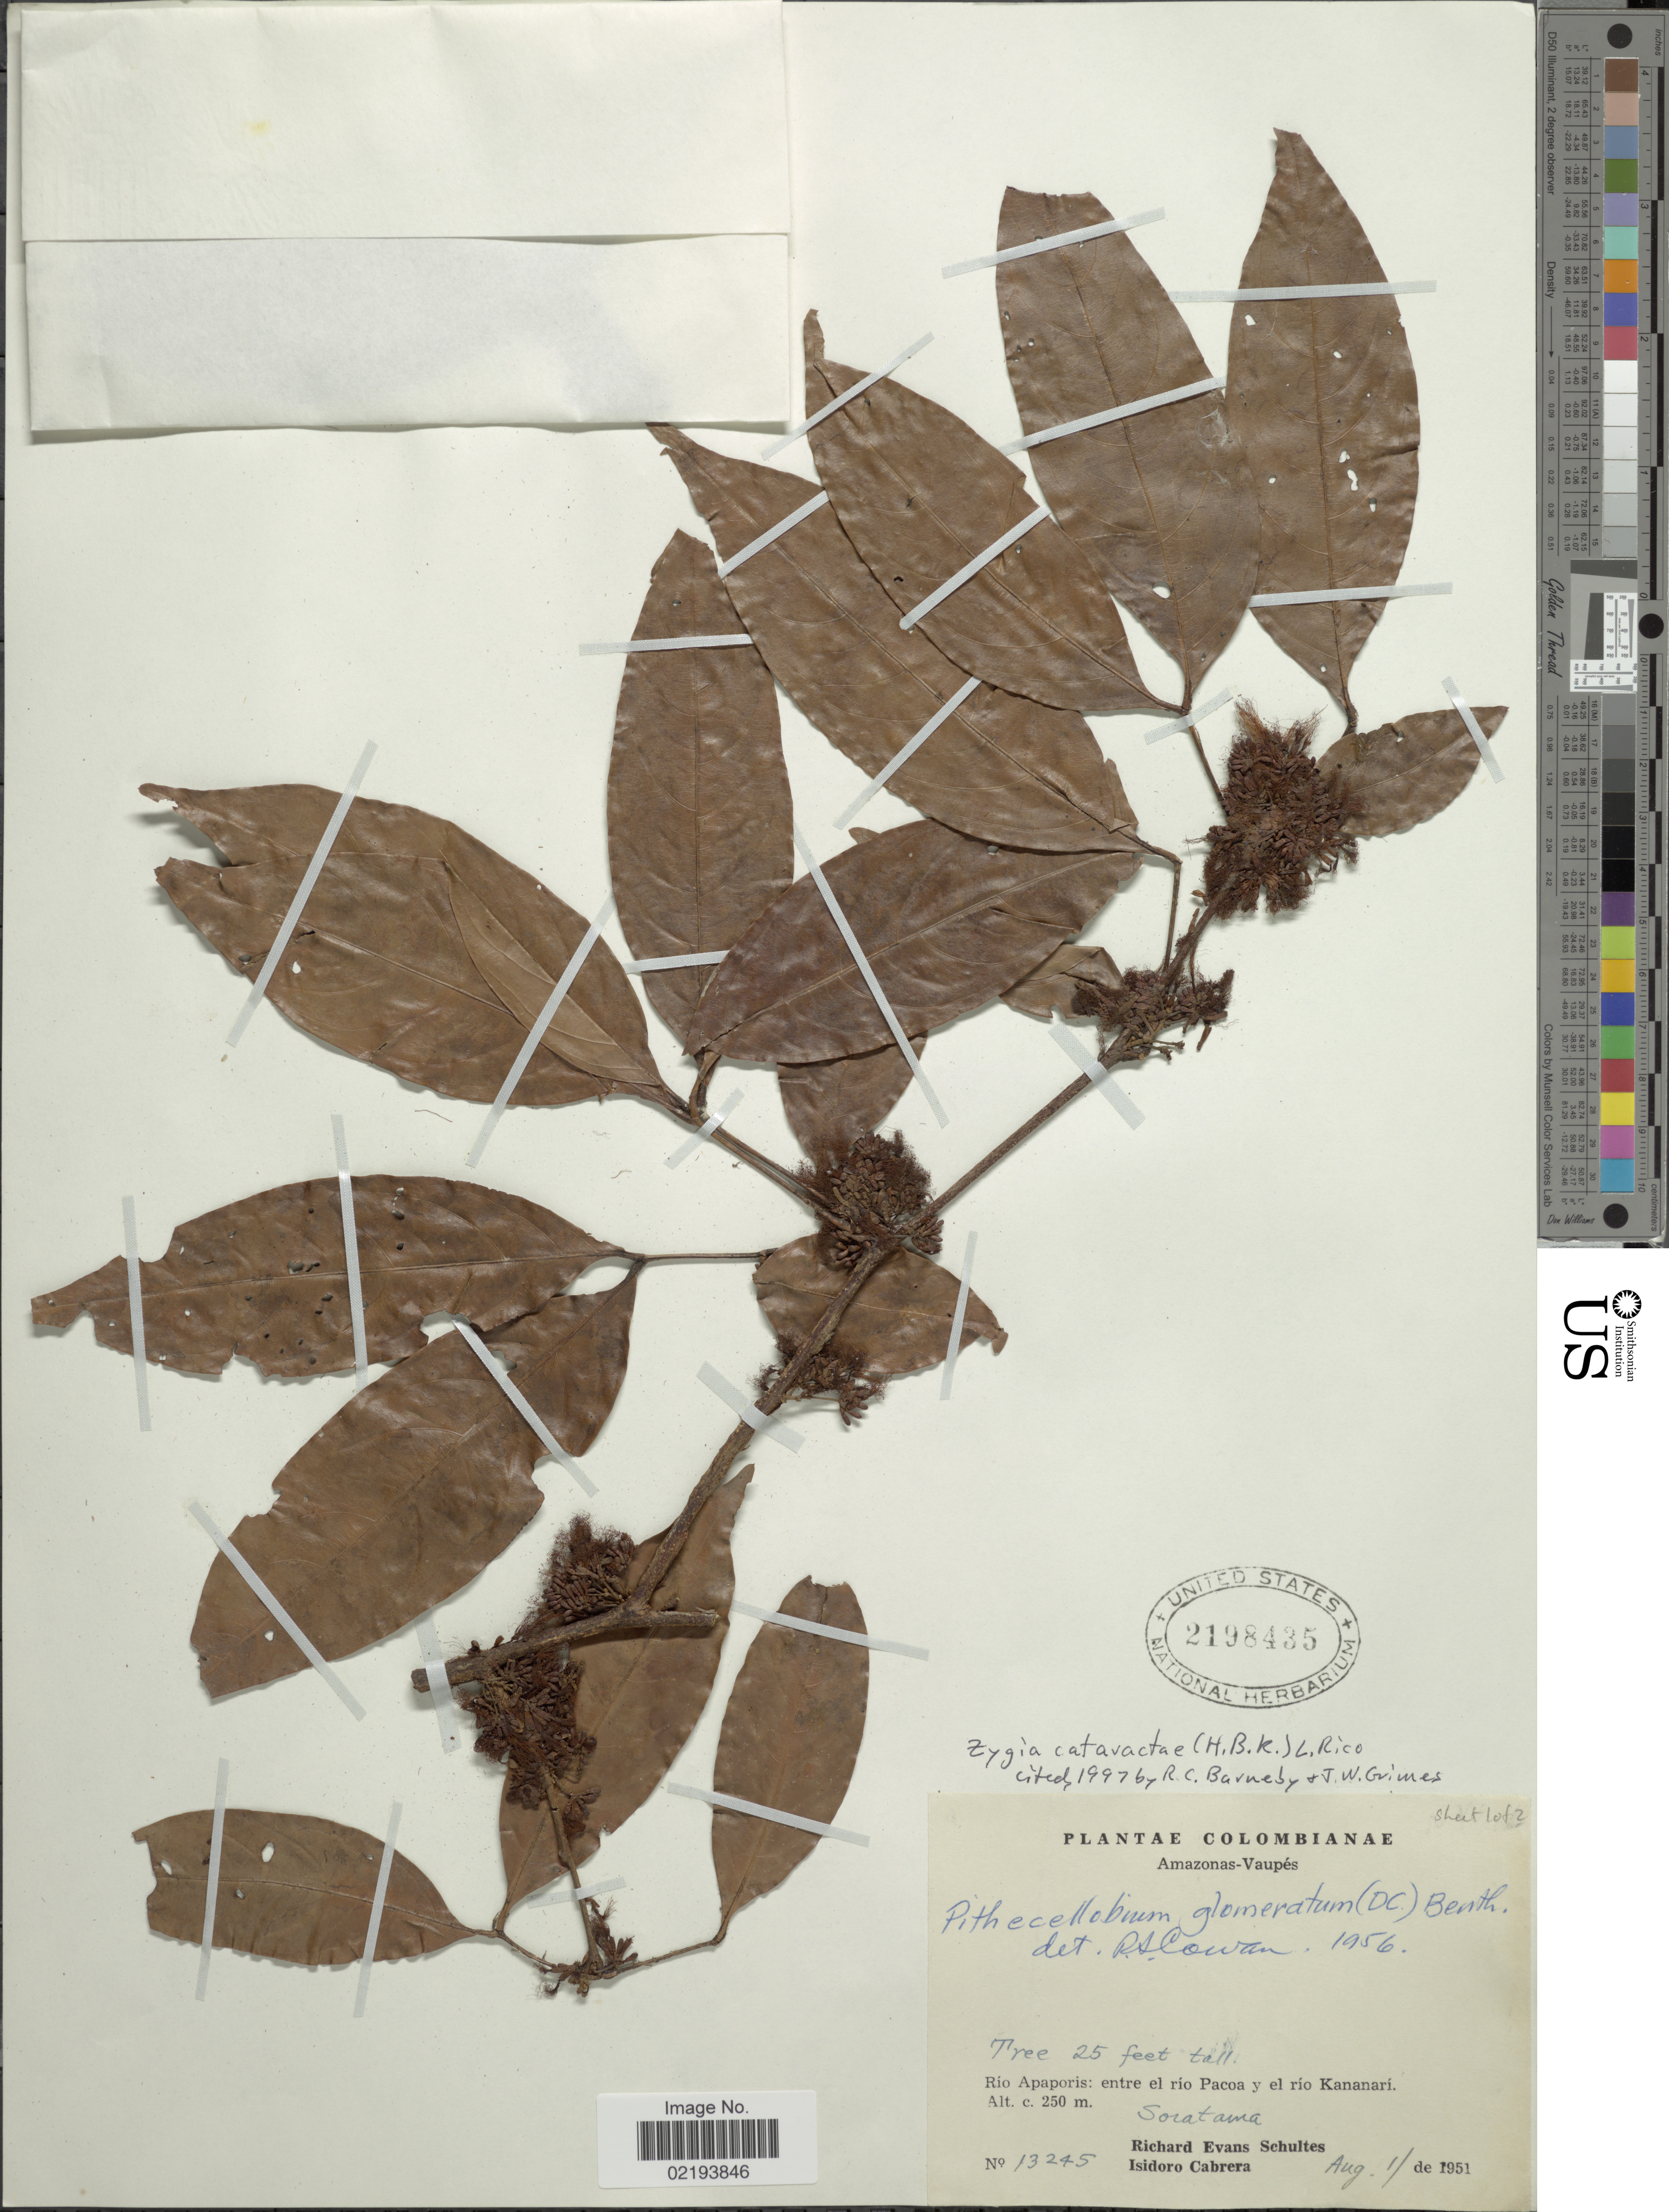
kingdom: Plantae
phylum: Tracheophyta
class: Magnoliopsida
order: Fabales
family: Fabaceae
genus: Zygia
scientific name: Zygia cataractae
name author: (Kunth) L. Rico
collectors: R. E. Schultes & I. Cabrera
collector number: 13245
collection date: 1951-08-01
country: Colombia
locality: Amazonas-Vaupés, Río Apaporis: entre el río Pacoa y el río Kananari, Soratama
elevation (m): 250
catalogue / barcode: US 2198435